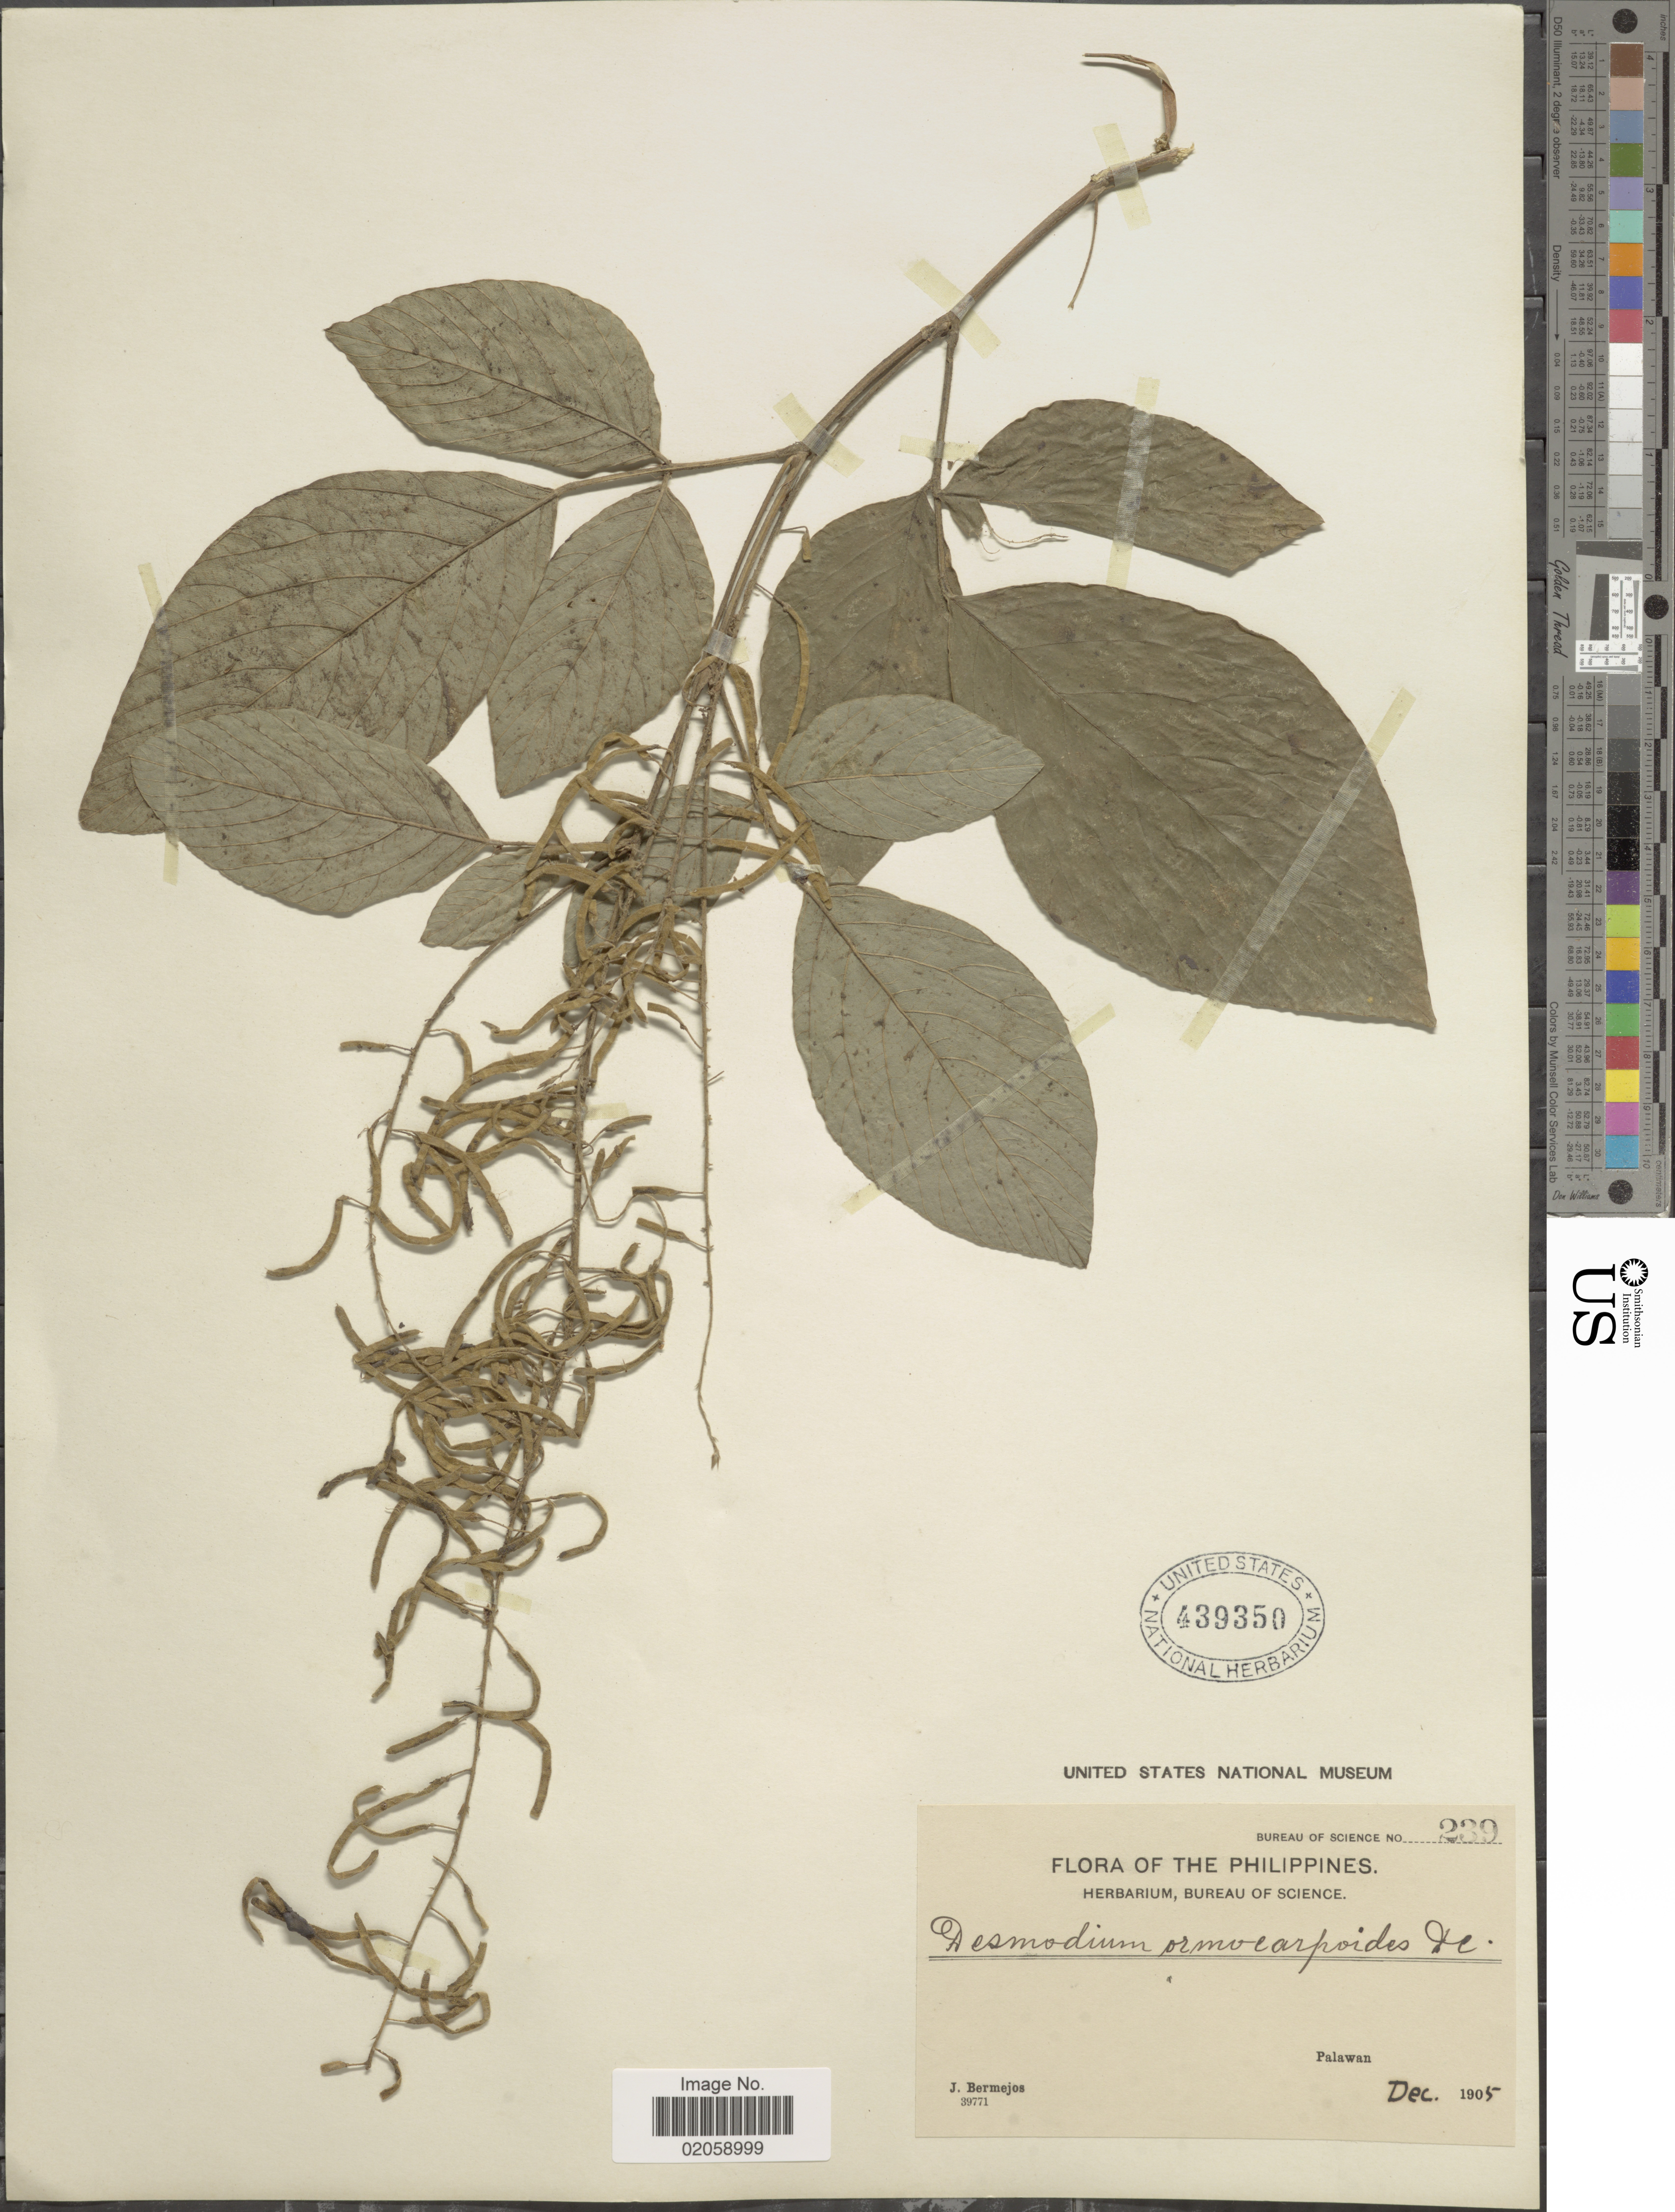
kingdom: Plantae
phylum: Tracheophyta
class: Magnoliopsida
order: Fabales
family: Fabaceae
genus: Hanslia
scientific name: Hanslia ormocarpoides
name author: (DC.) H. Ohashi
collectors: J. Bermejos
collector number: Bureau of Science 239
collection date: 1905-12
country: Philippines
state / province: Mimaropa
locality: Palawan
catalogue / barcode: US 439350